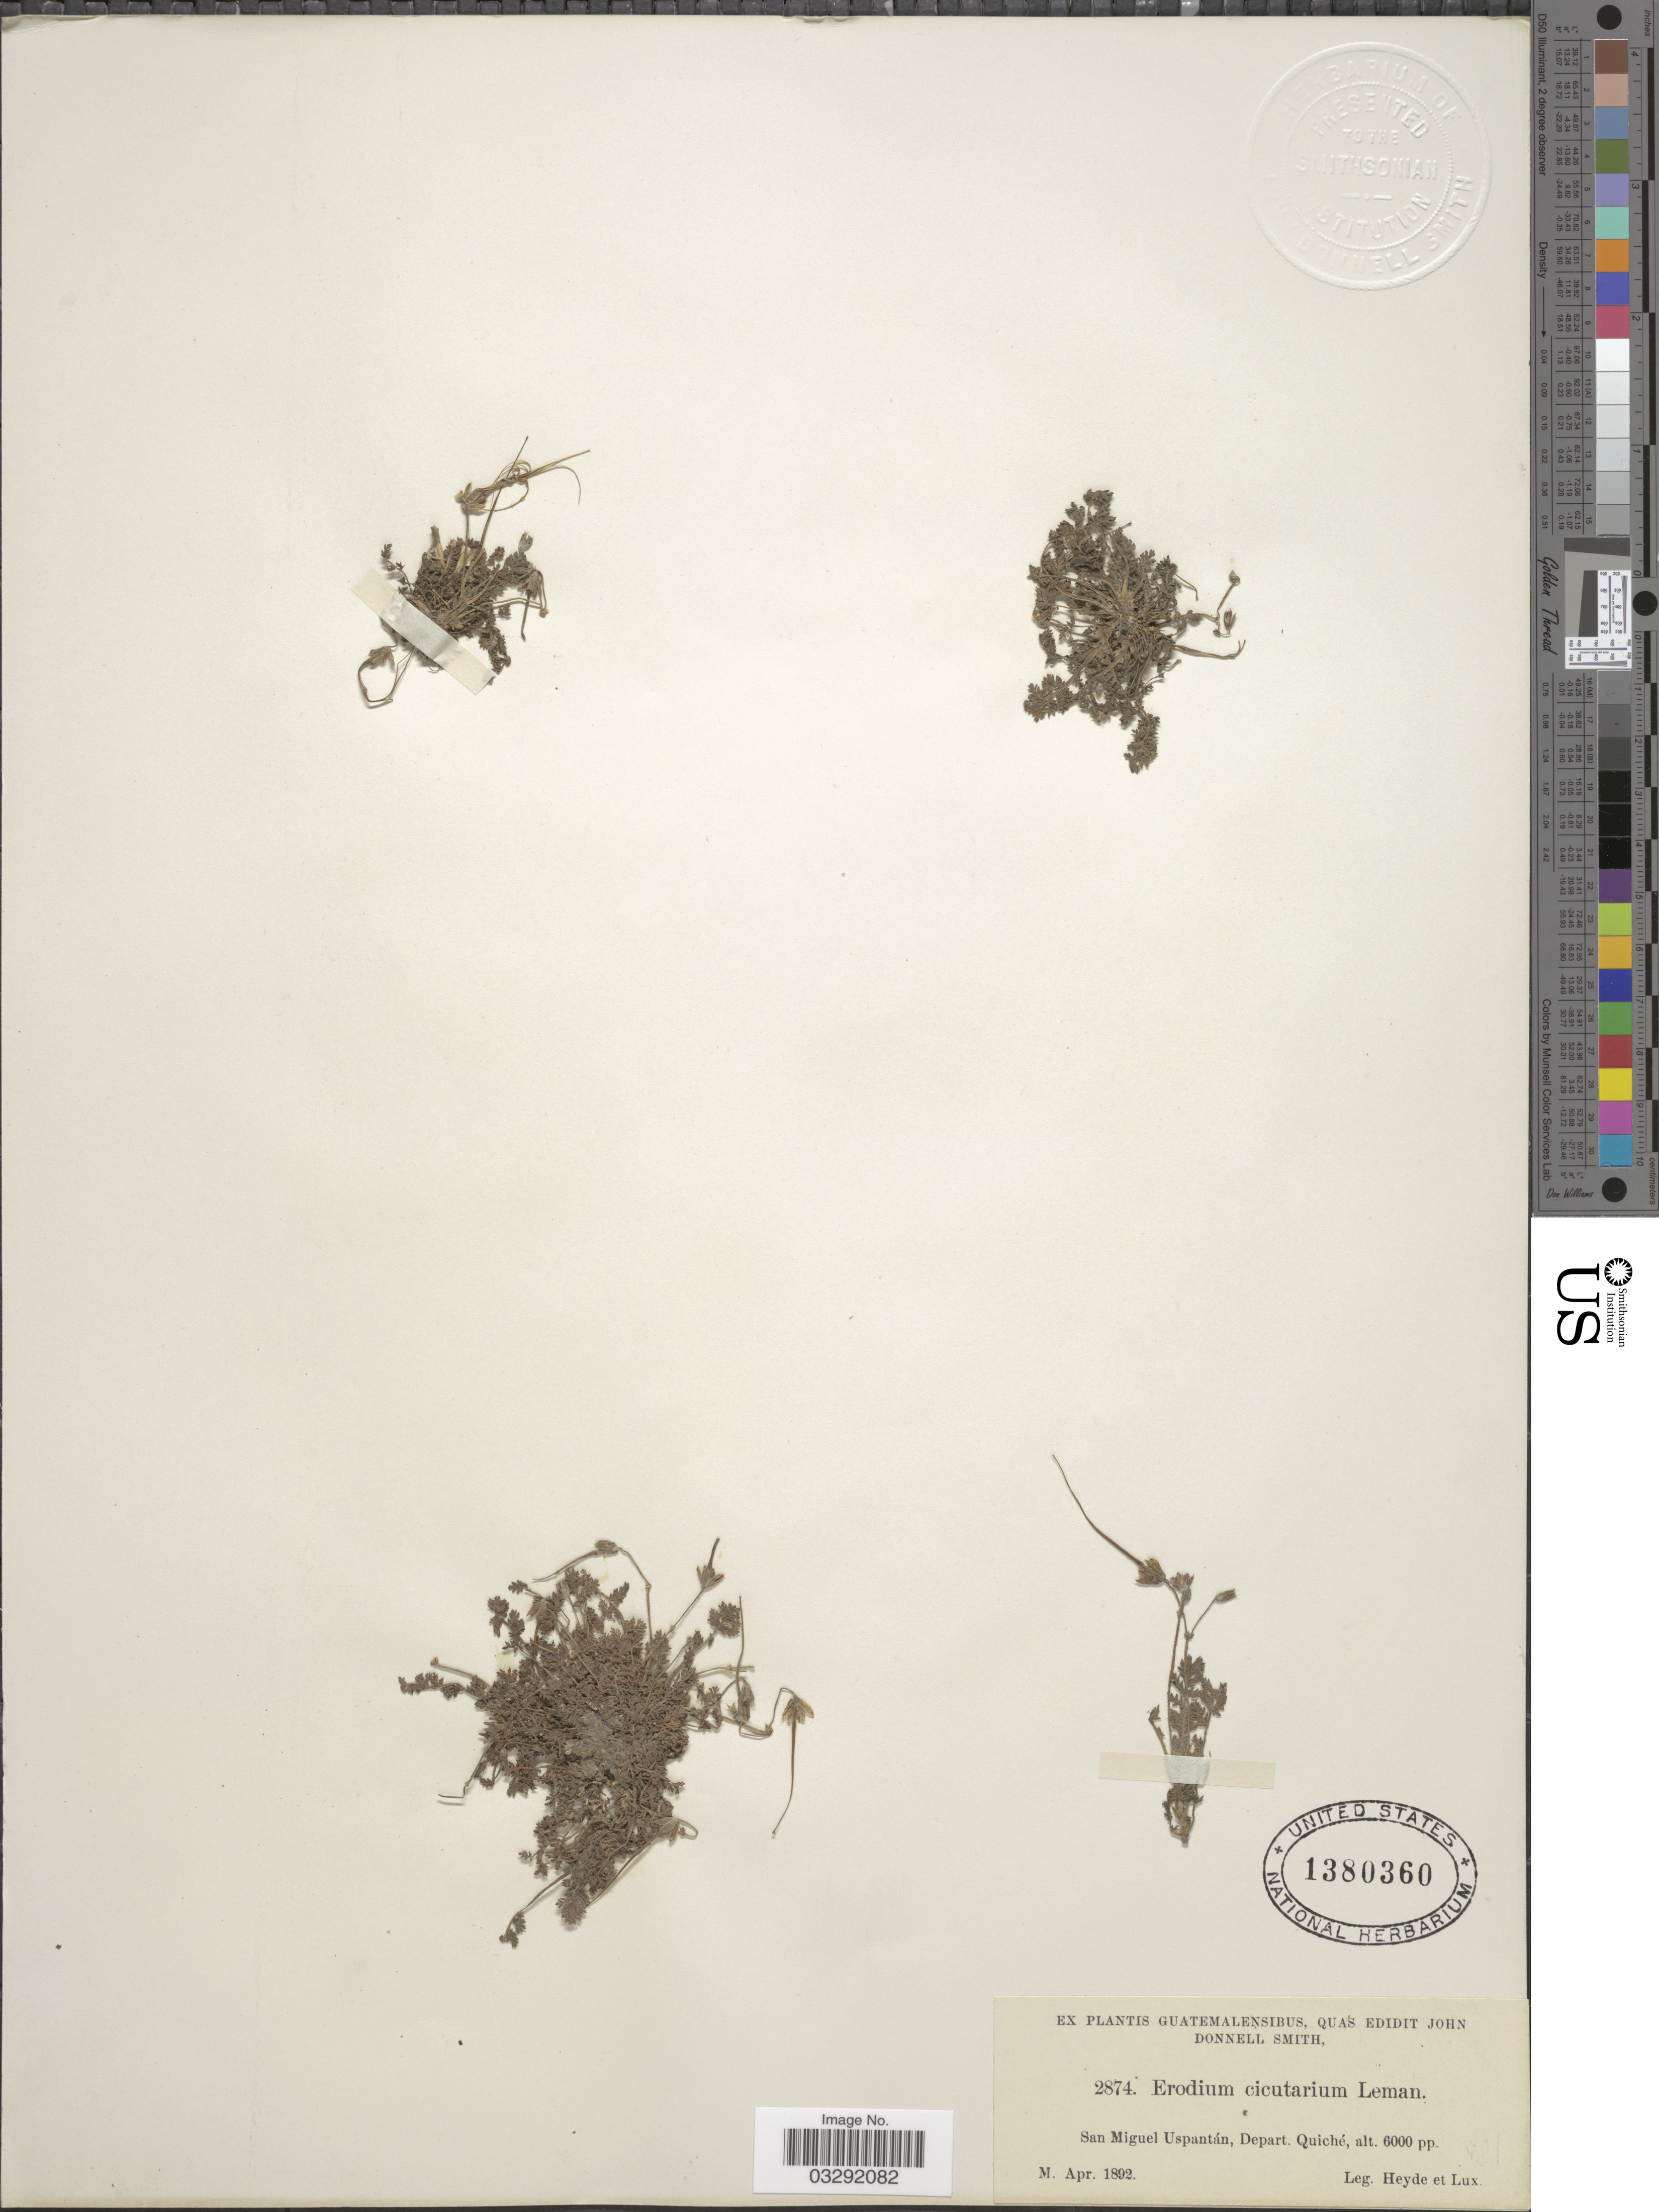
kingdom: Plantae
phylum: Tracheophyta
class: Magnoliopsida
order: Geraniales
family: Geraniaceae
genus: Erodium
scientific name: Erodium cicutarium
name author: (L.) L'Hér.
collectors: Heyde & Lux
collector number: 2874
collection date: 1892-04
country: Guatemala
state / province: El Quiché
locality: San Miguel Uspantán, Depart. Quiché.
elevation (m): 1829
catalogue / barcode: US 1380360